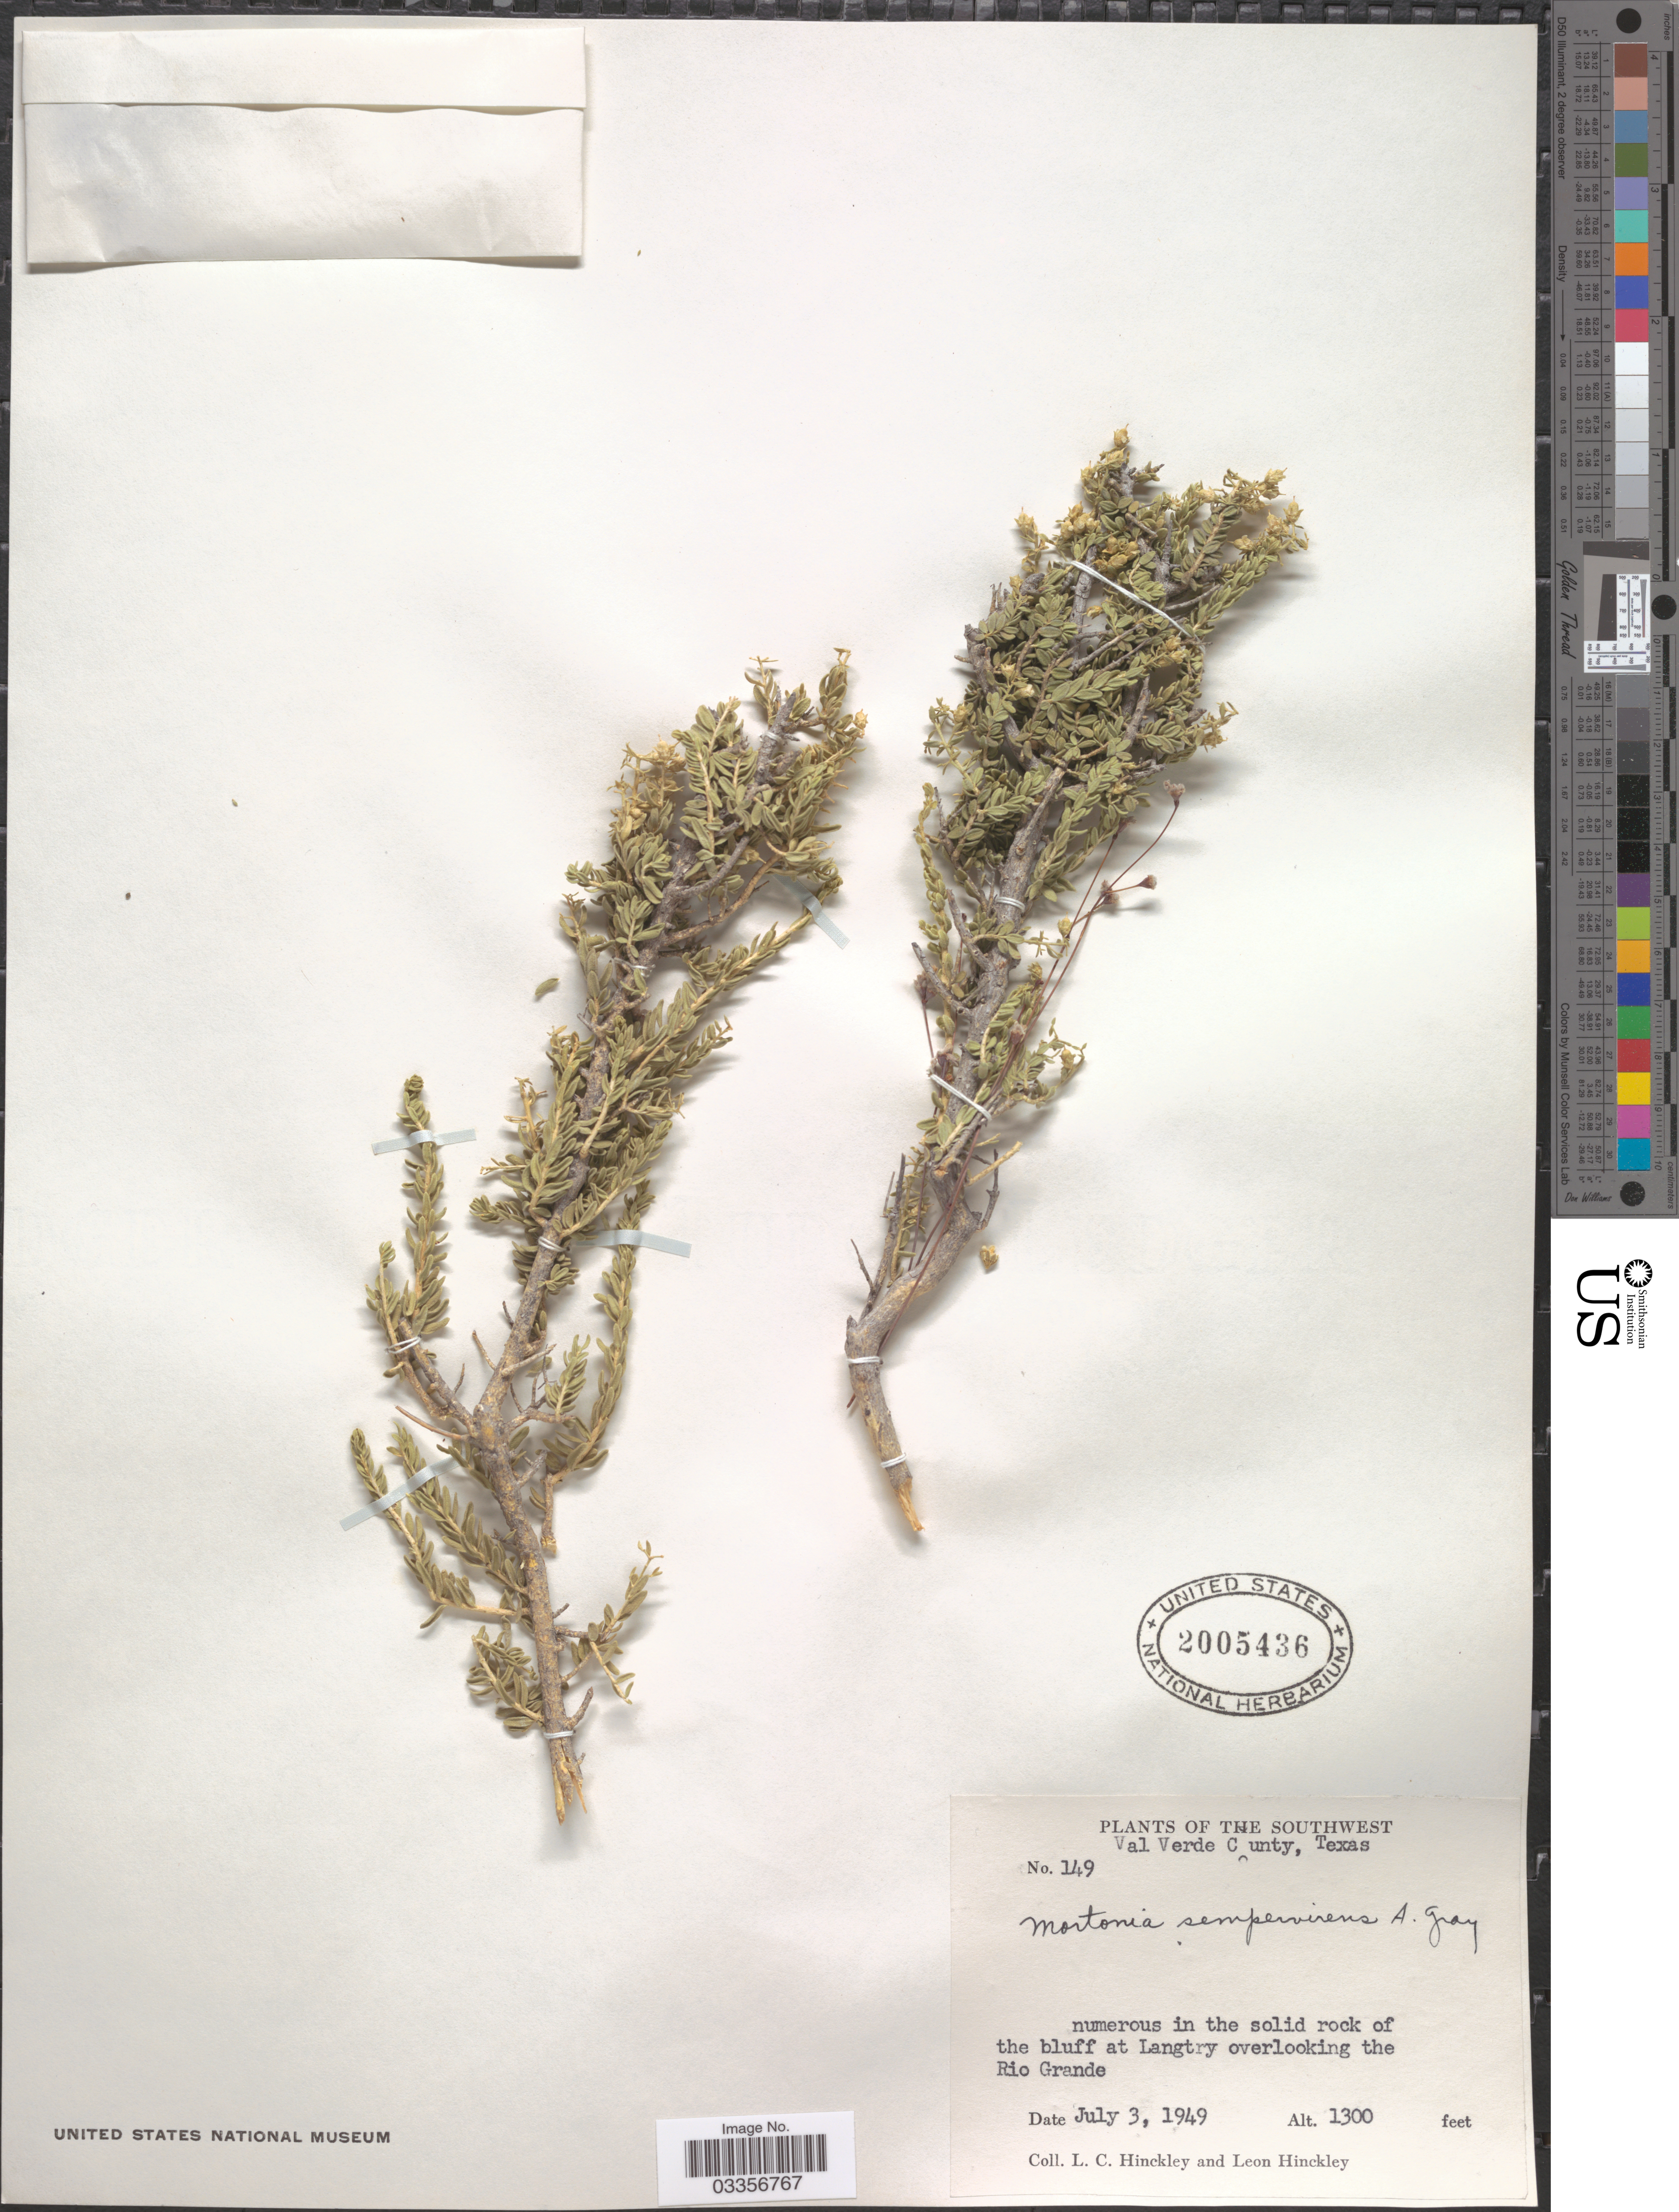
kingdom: Plantae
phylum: Tracheophyta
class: Magnoliopsida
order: Celastrales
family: Celastraceae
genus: Mortonia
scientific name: Mortonia sempervirens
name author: A. Gray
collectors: L. Hinckley & L. Hinckley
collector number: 149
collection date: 1949-07-03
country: United States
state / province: Texas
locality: The Southwest, Val Verde County, numerous in the solid rock of the bluff at Langtry overlooking the Rio Grande.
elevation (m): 396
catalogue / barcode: US 2005436